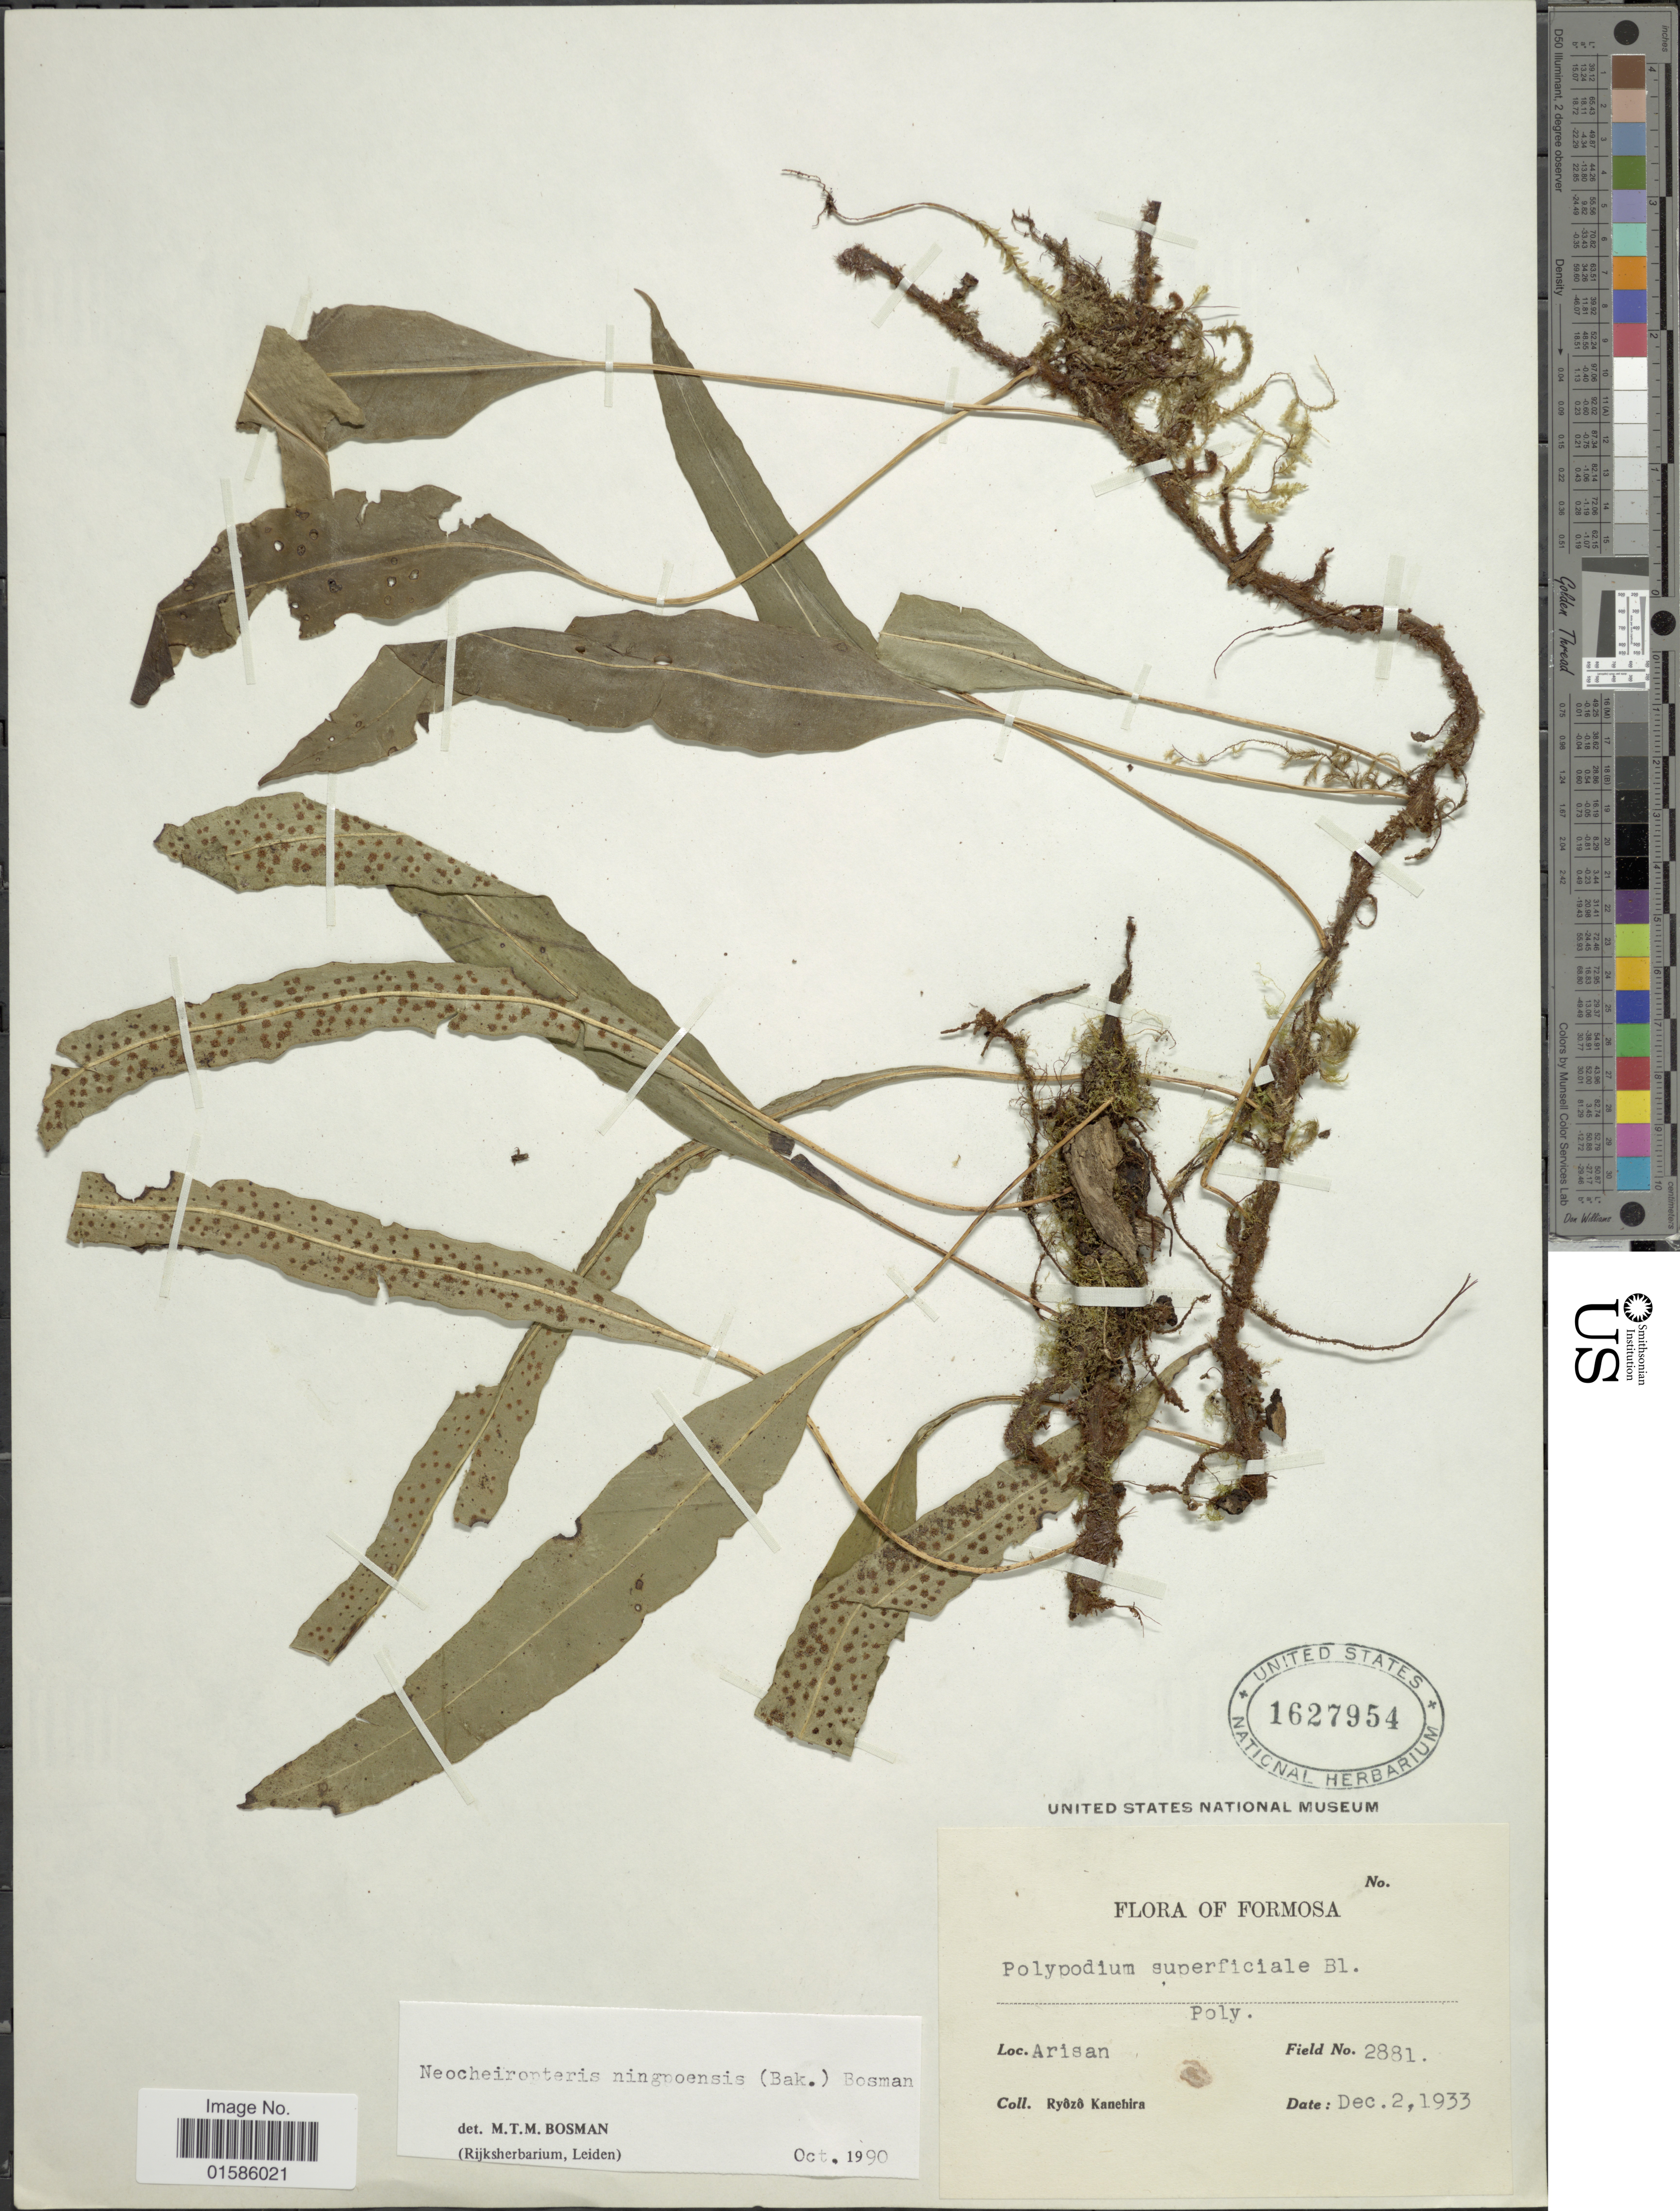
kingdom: Plantae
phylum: Tracheophyta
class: Polypodiopsida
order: Polypodiales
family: Polypodiaceae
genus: Microsorum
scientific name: Microsorum ningpoensis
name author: (Baker)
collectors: R. Kanehira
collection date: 1933-12-02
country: Taiwan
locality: Arisan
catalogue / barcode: US 1627954